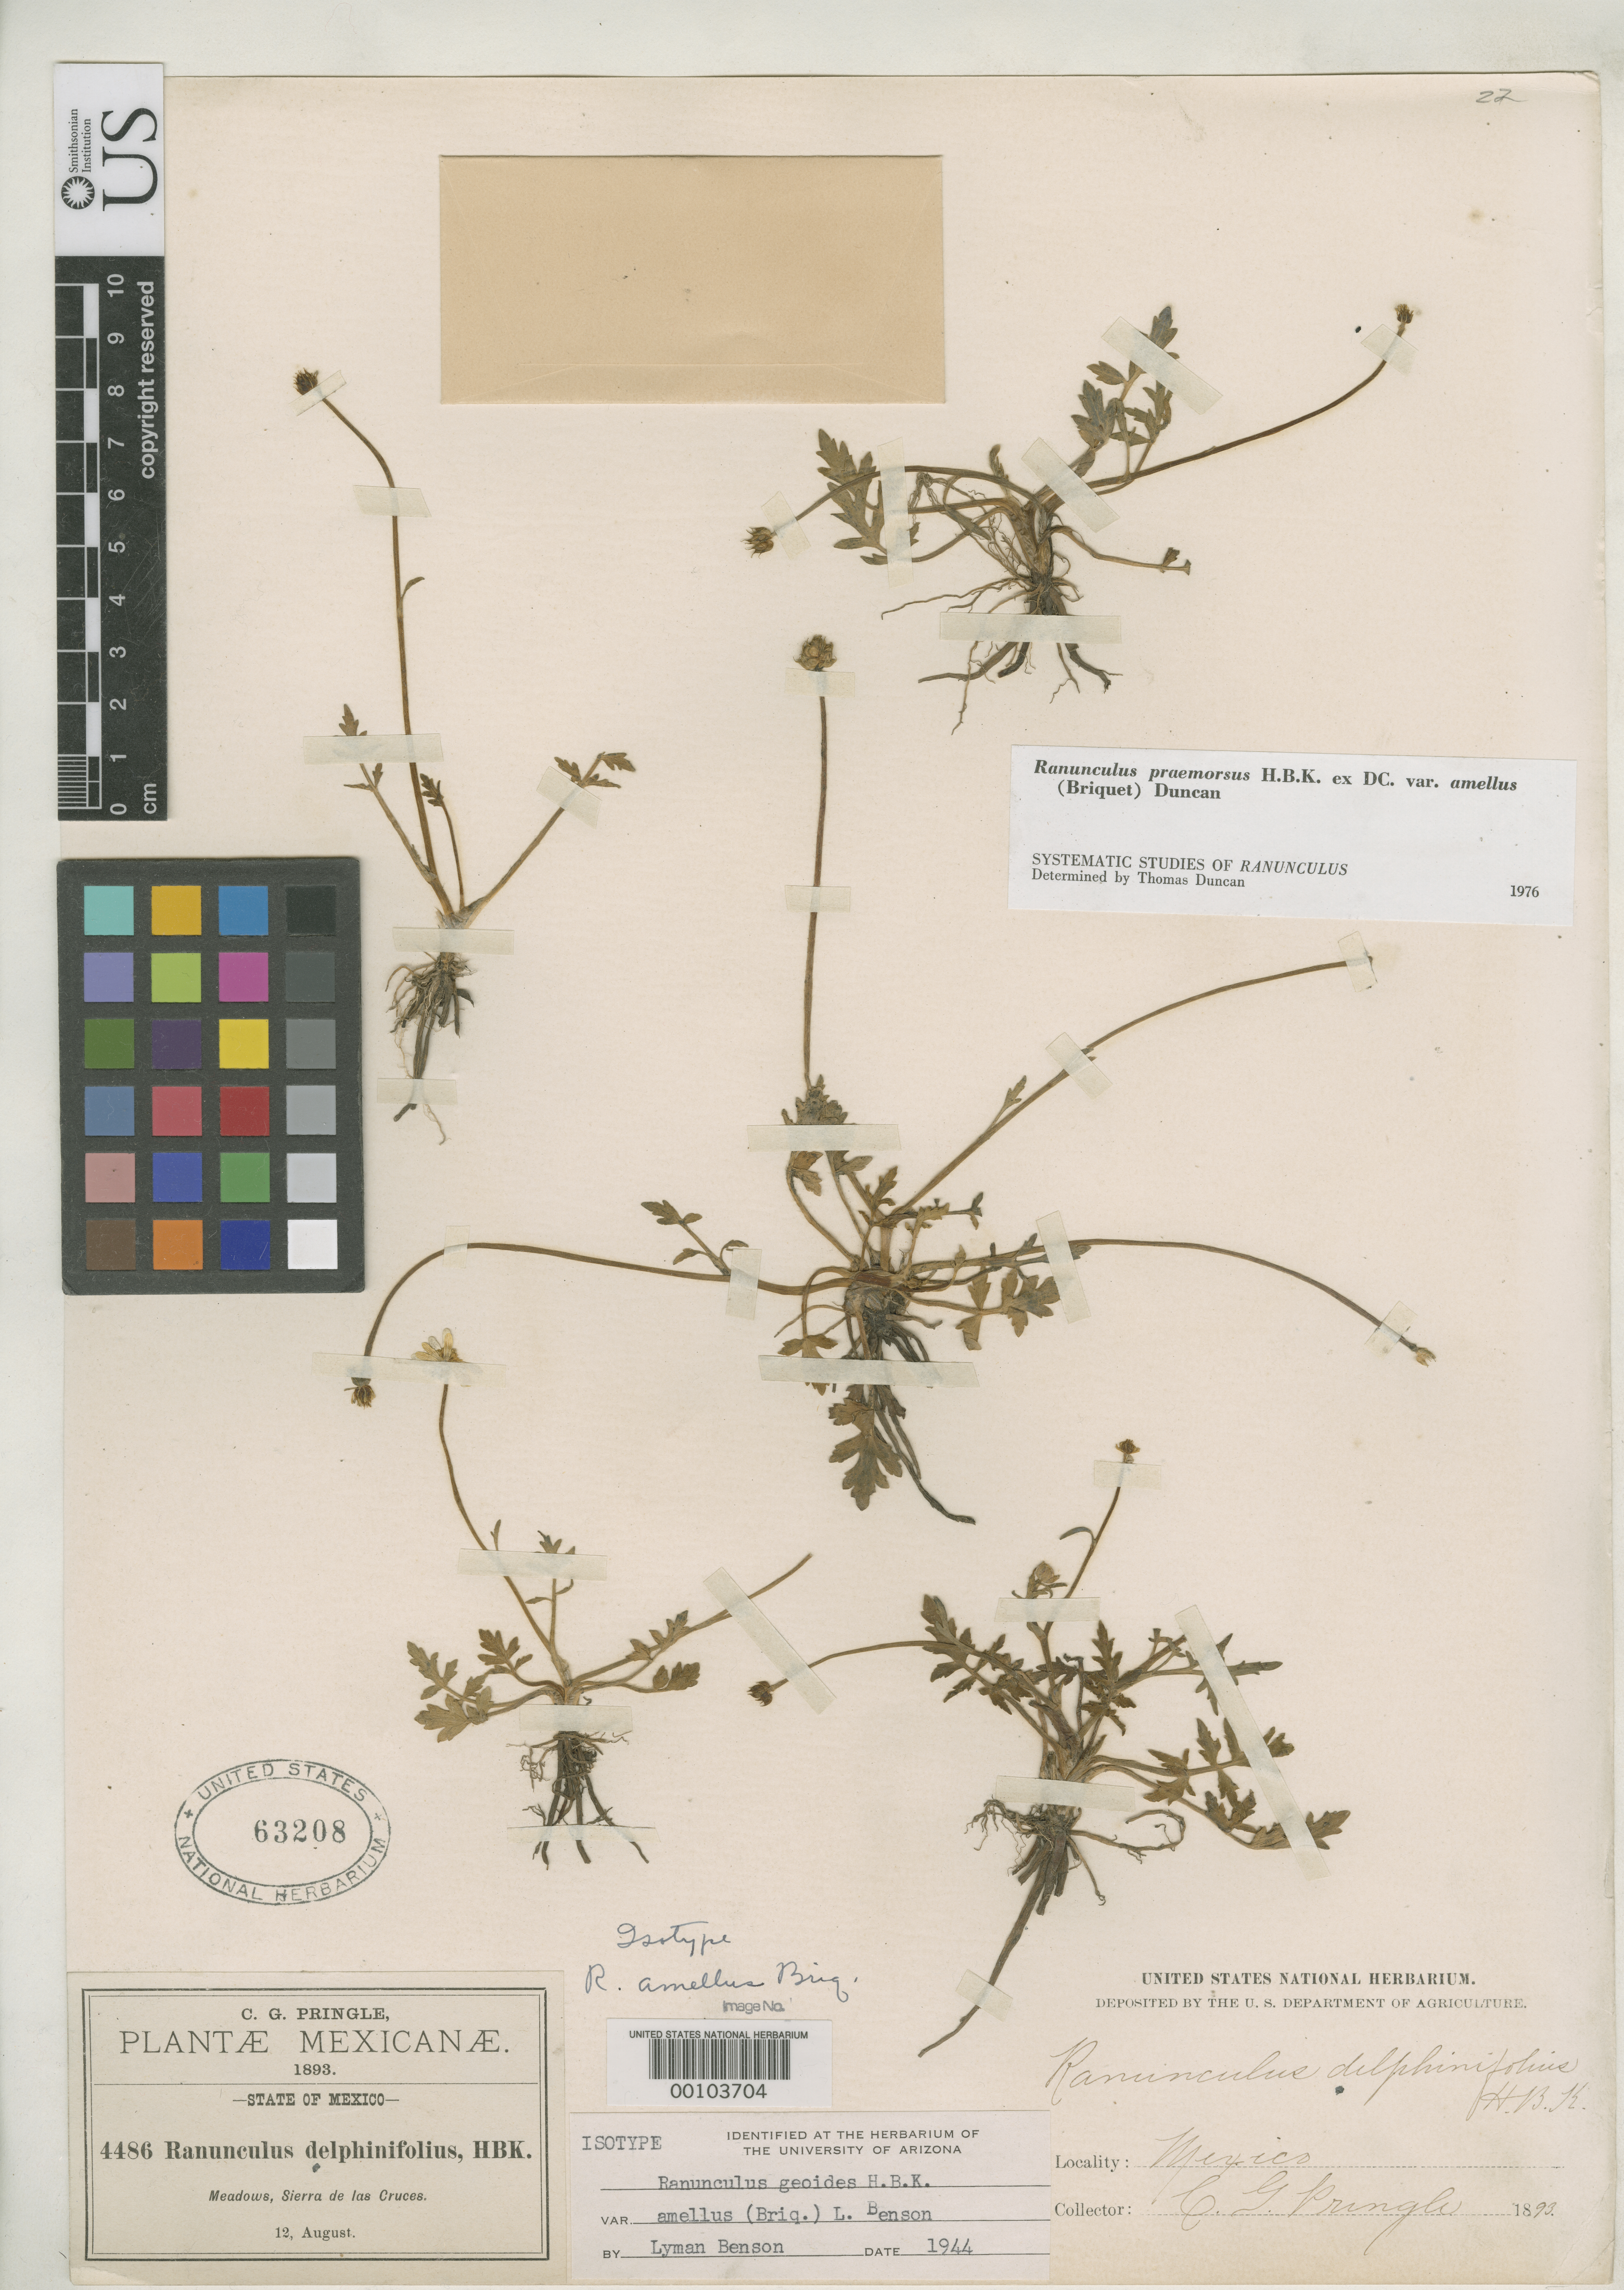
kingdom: Plantae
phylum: Tracheophyta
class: Magnoliopsida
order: Ranunculales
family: Ranunculaceae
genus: Ranunculus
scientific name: Ranunculus amellus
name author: Briq.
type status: Isotype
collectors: C. G. Pringle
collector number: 4486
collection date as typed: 12 Aug 1893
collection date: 1893-08-12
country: Mexico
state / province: México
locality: Sierra de las Cruces.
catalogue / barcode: US 63208